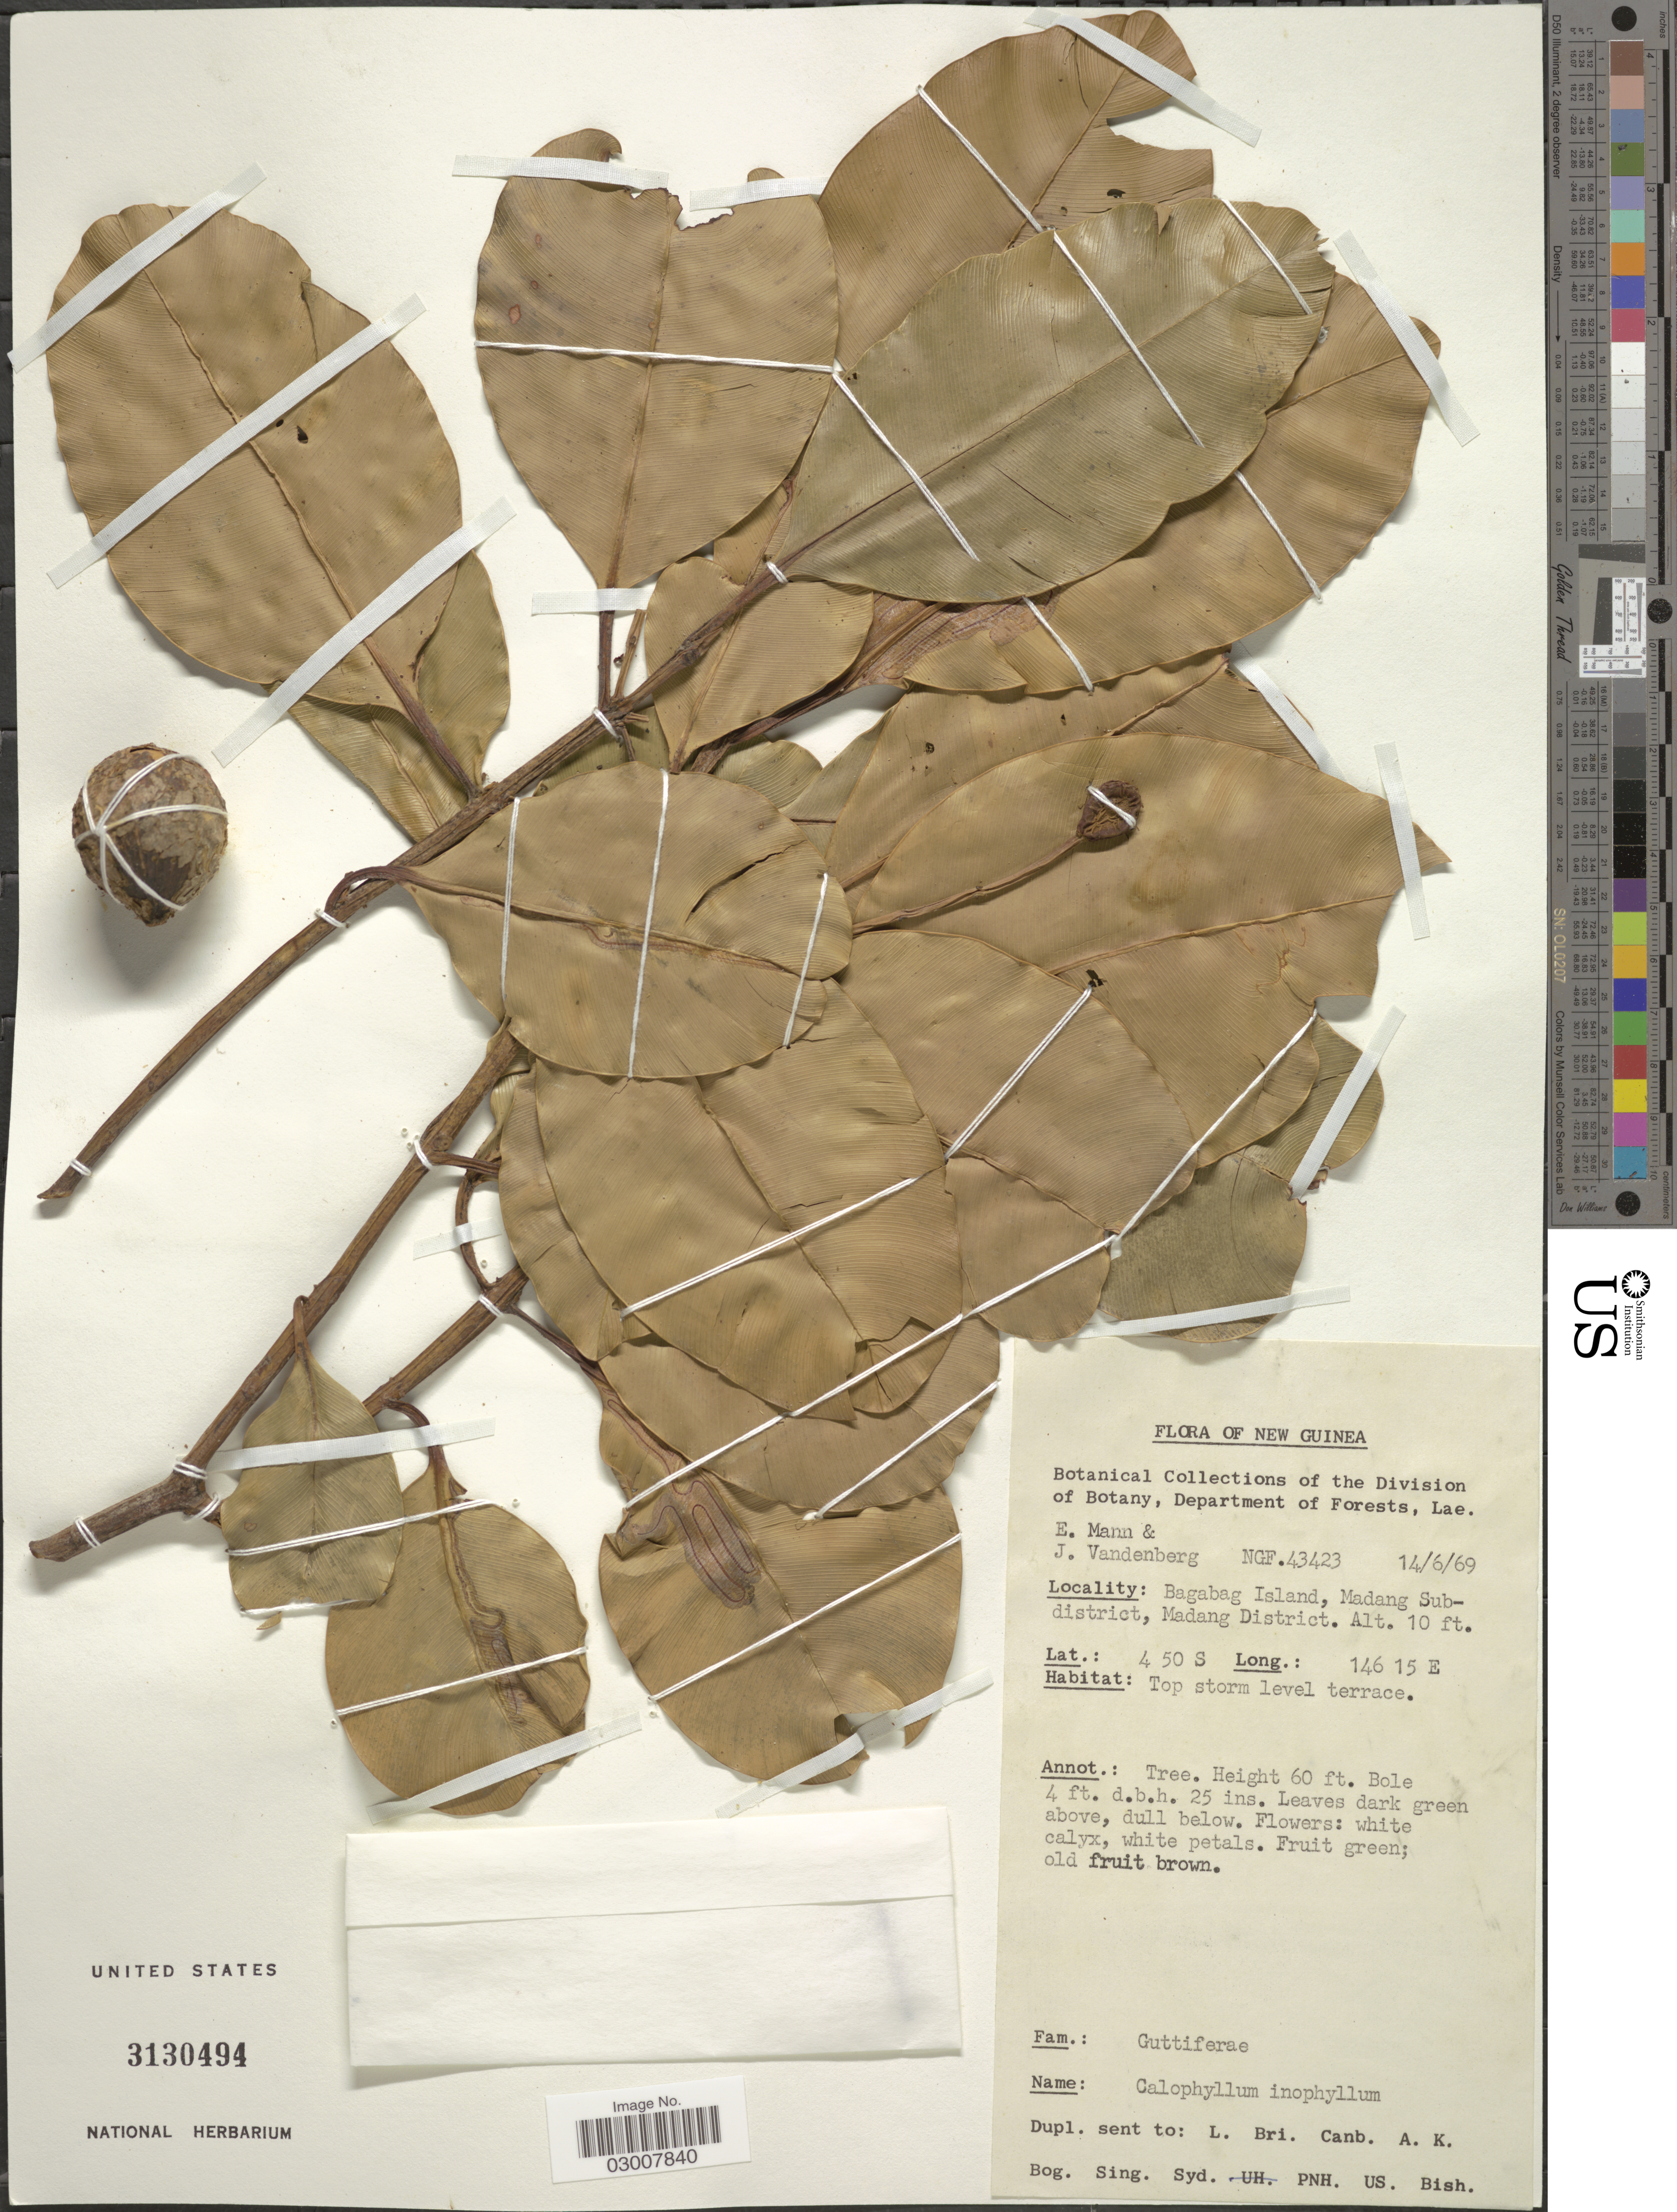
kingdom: Plantae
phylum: Tracheophyta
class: Magnoliopsida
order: Malpighiales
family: Calophyllaceae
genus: Calophyllum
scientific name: Calophyllum inophyllum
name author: L.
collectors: E. Mann & J. Vandenberg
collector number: NGF 43423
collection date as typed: Transcribed d/m/y: 14/6/69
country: Papua New Guinea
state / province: Madang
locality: New Guinea. Bagabag Island, Madang Subdistrict, Madang District.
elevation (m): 3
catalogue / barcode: US 3130494